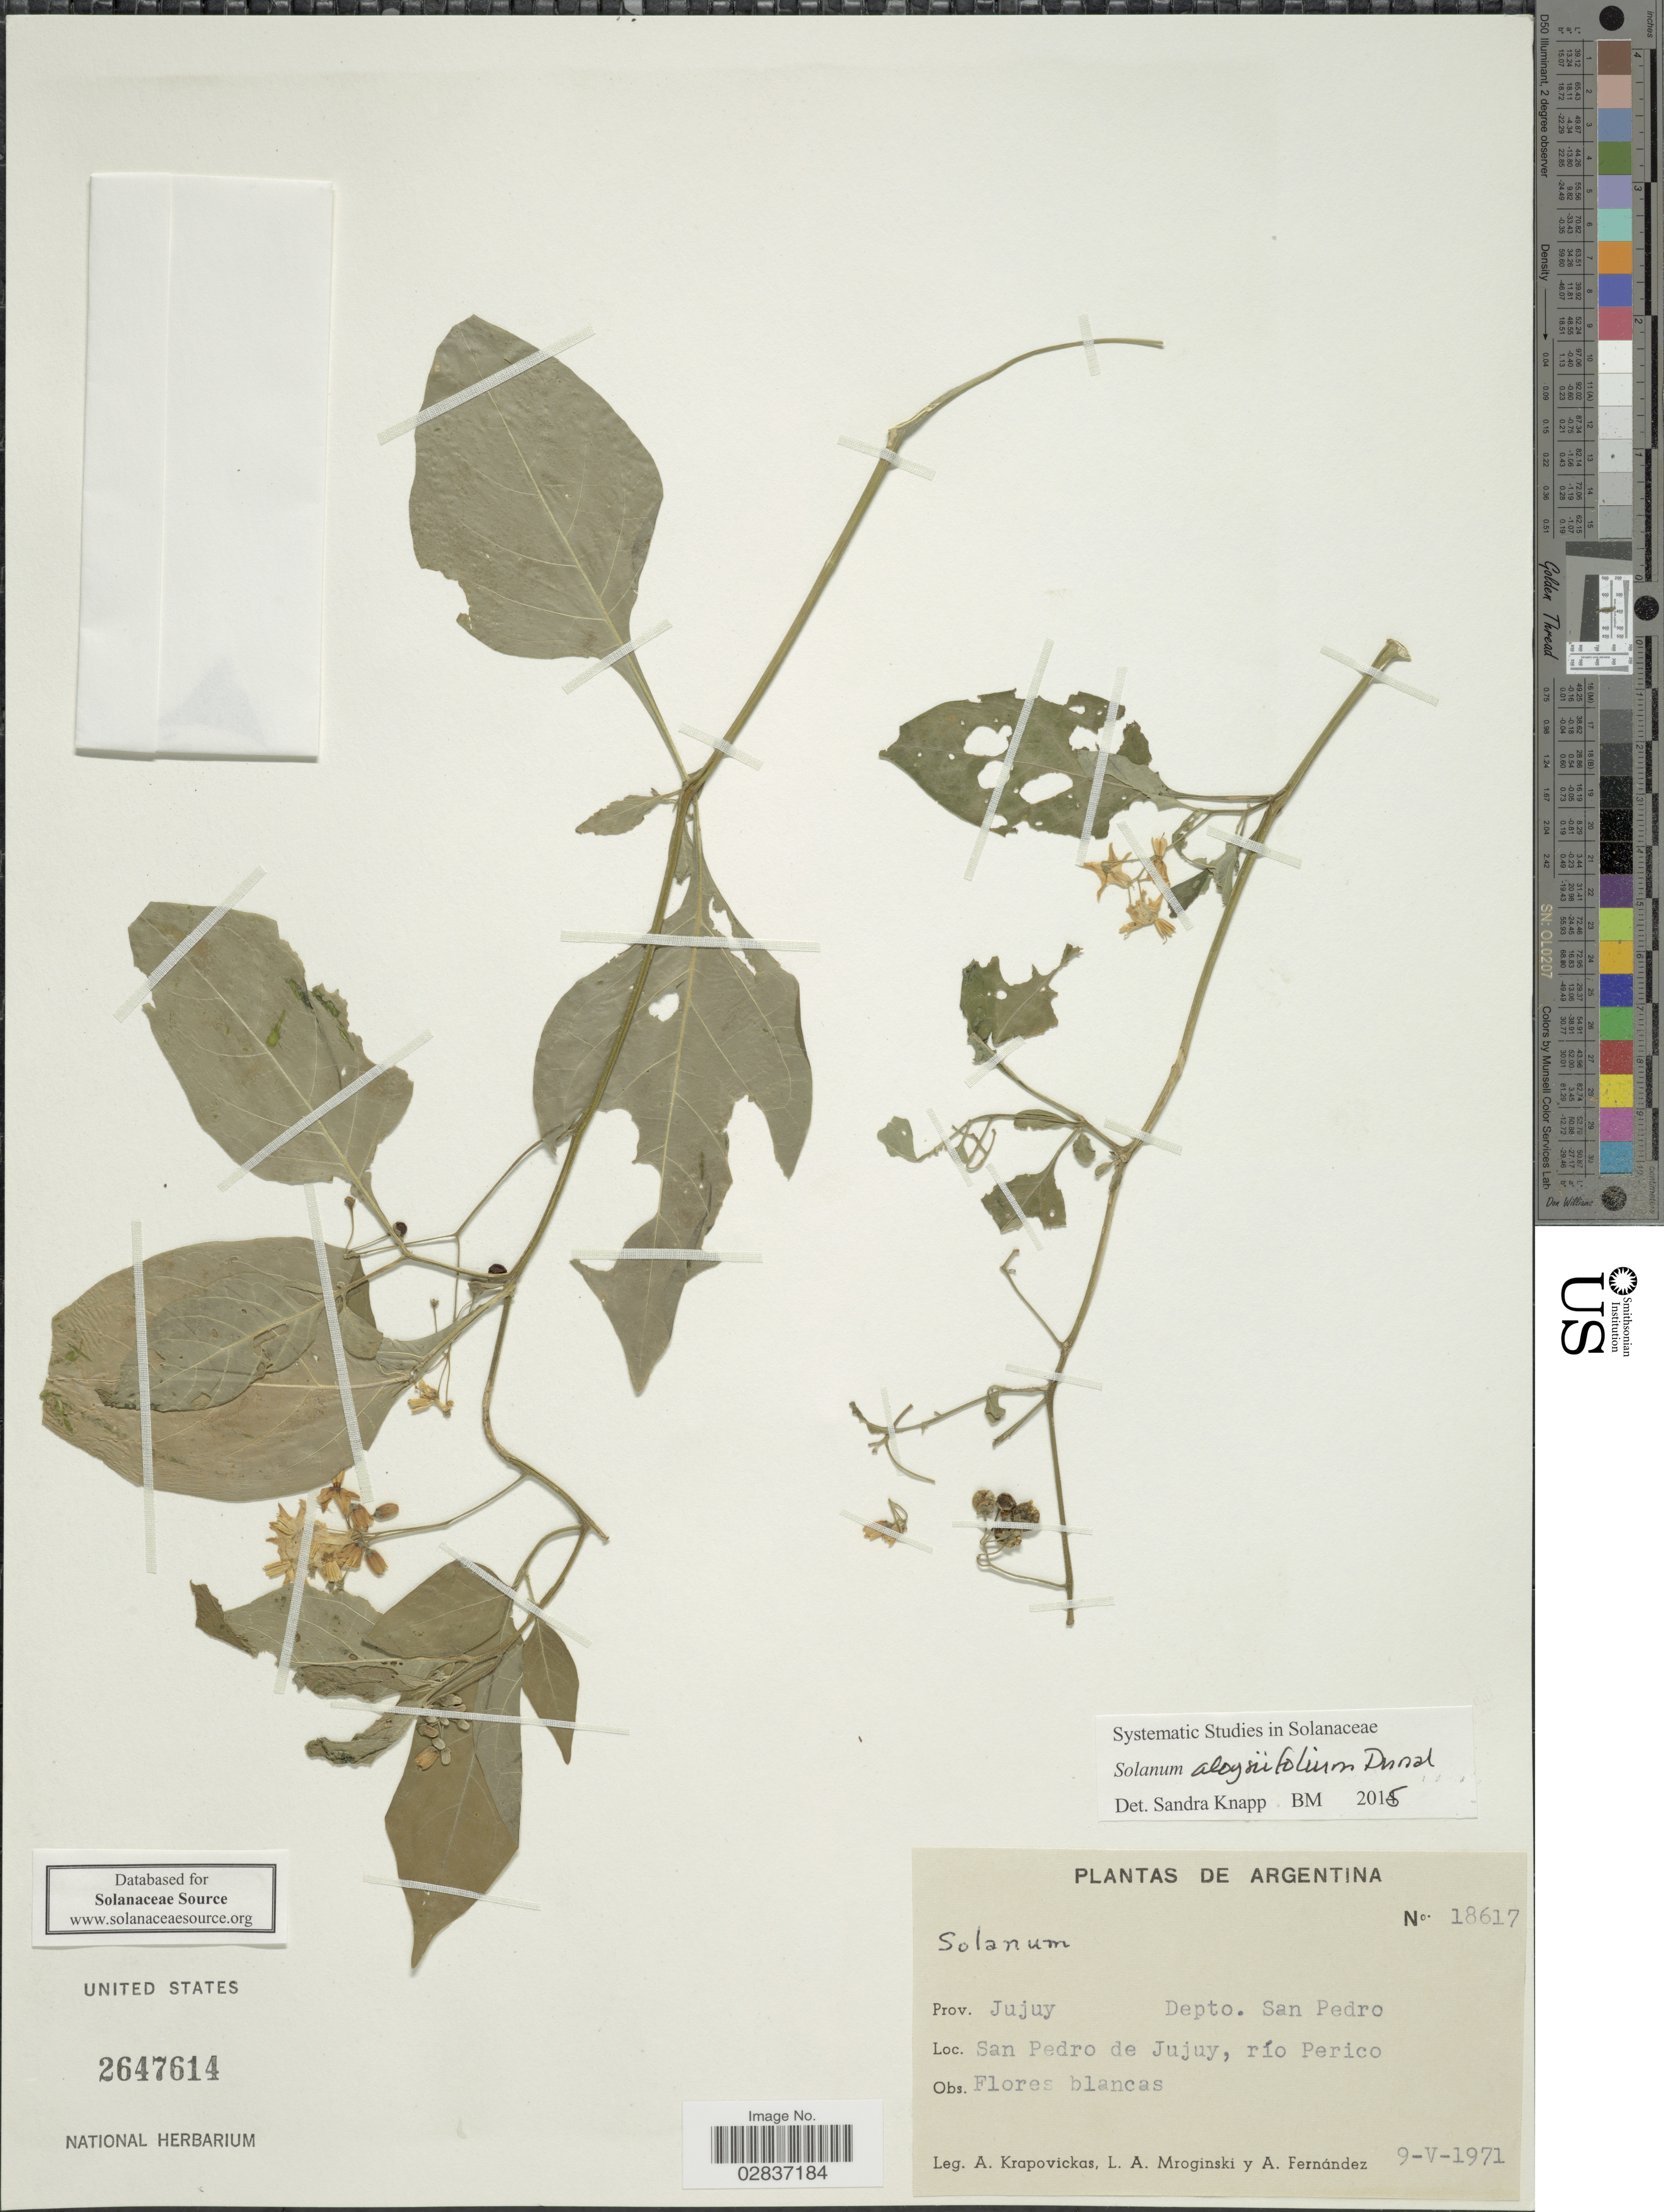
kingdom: Plantae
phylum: Tracheophyta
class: Magnoliopsida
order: Solanales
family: Solanaceae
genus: Solanum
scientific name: Solanum aloysiifolium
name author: Dunal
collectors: A. Krapovickas, L. Mroginski & A. Fernández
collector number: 18617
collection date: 1971-05-09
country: Argentina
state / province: Jujuy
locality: Prov. de Jujuy: Dep. San Pedro, San Pedro de Jujuy, río Perico.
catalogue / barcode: US 2647614